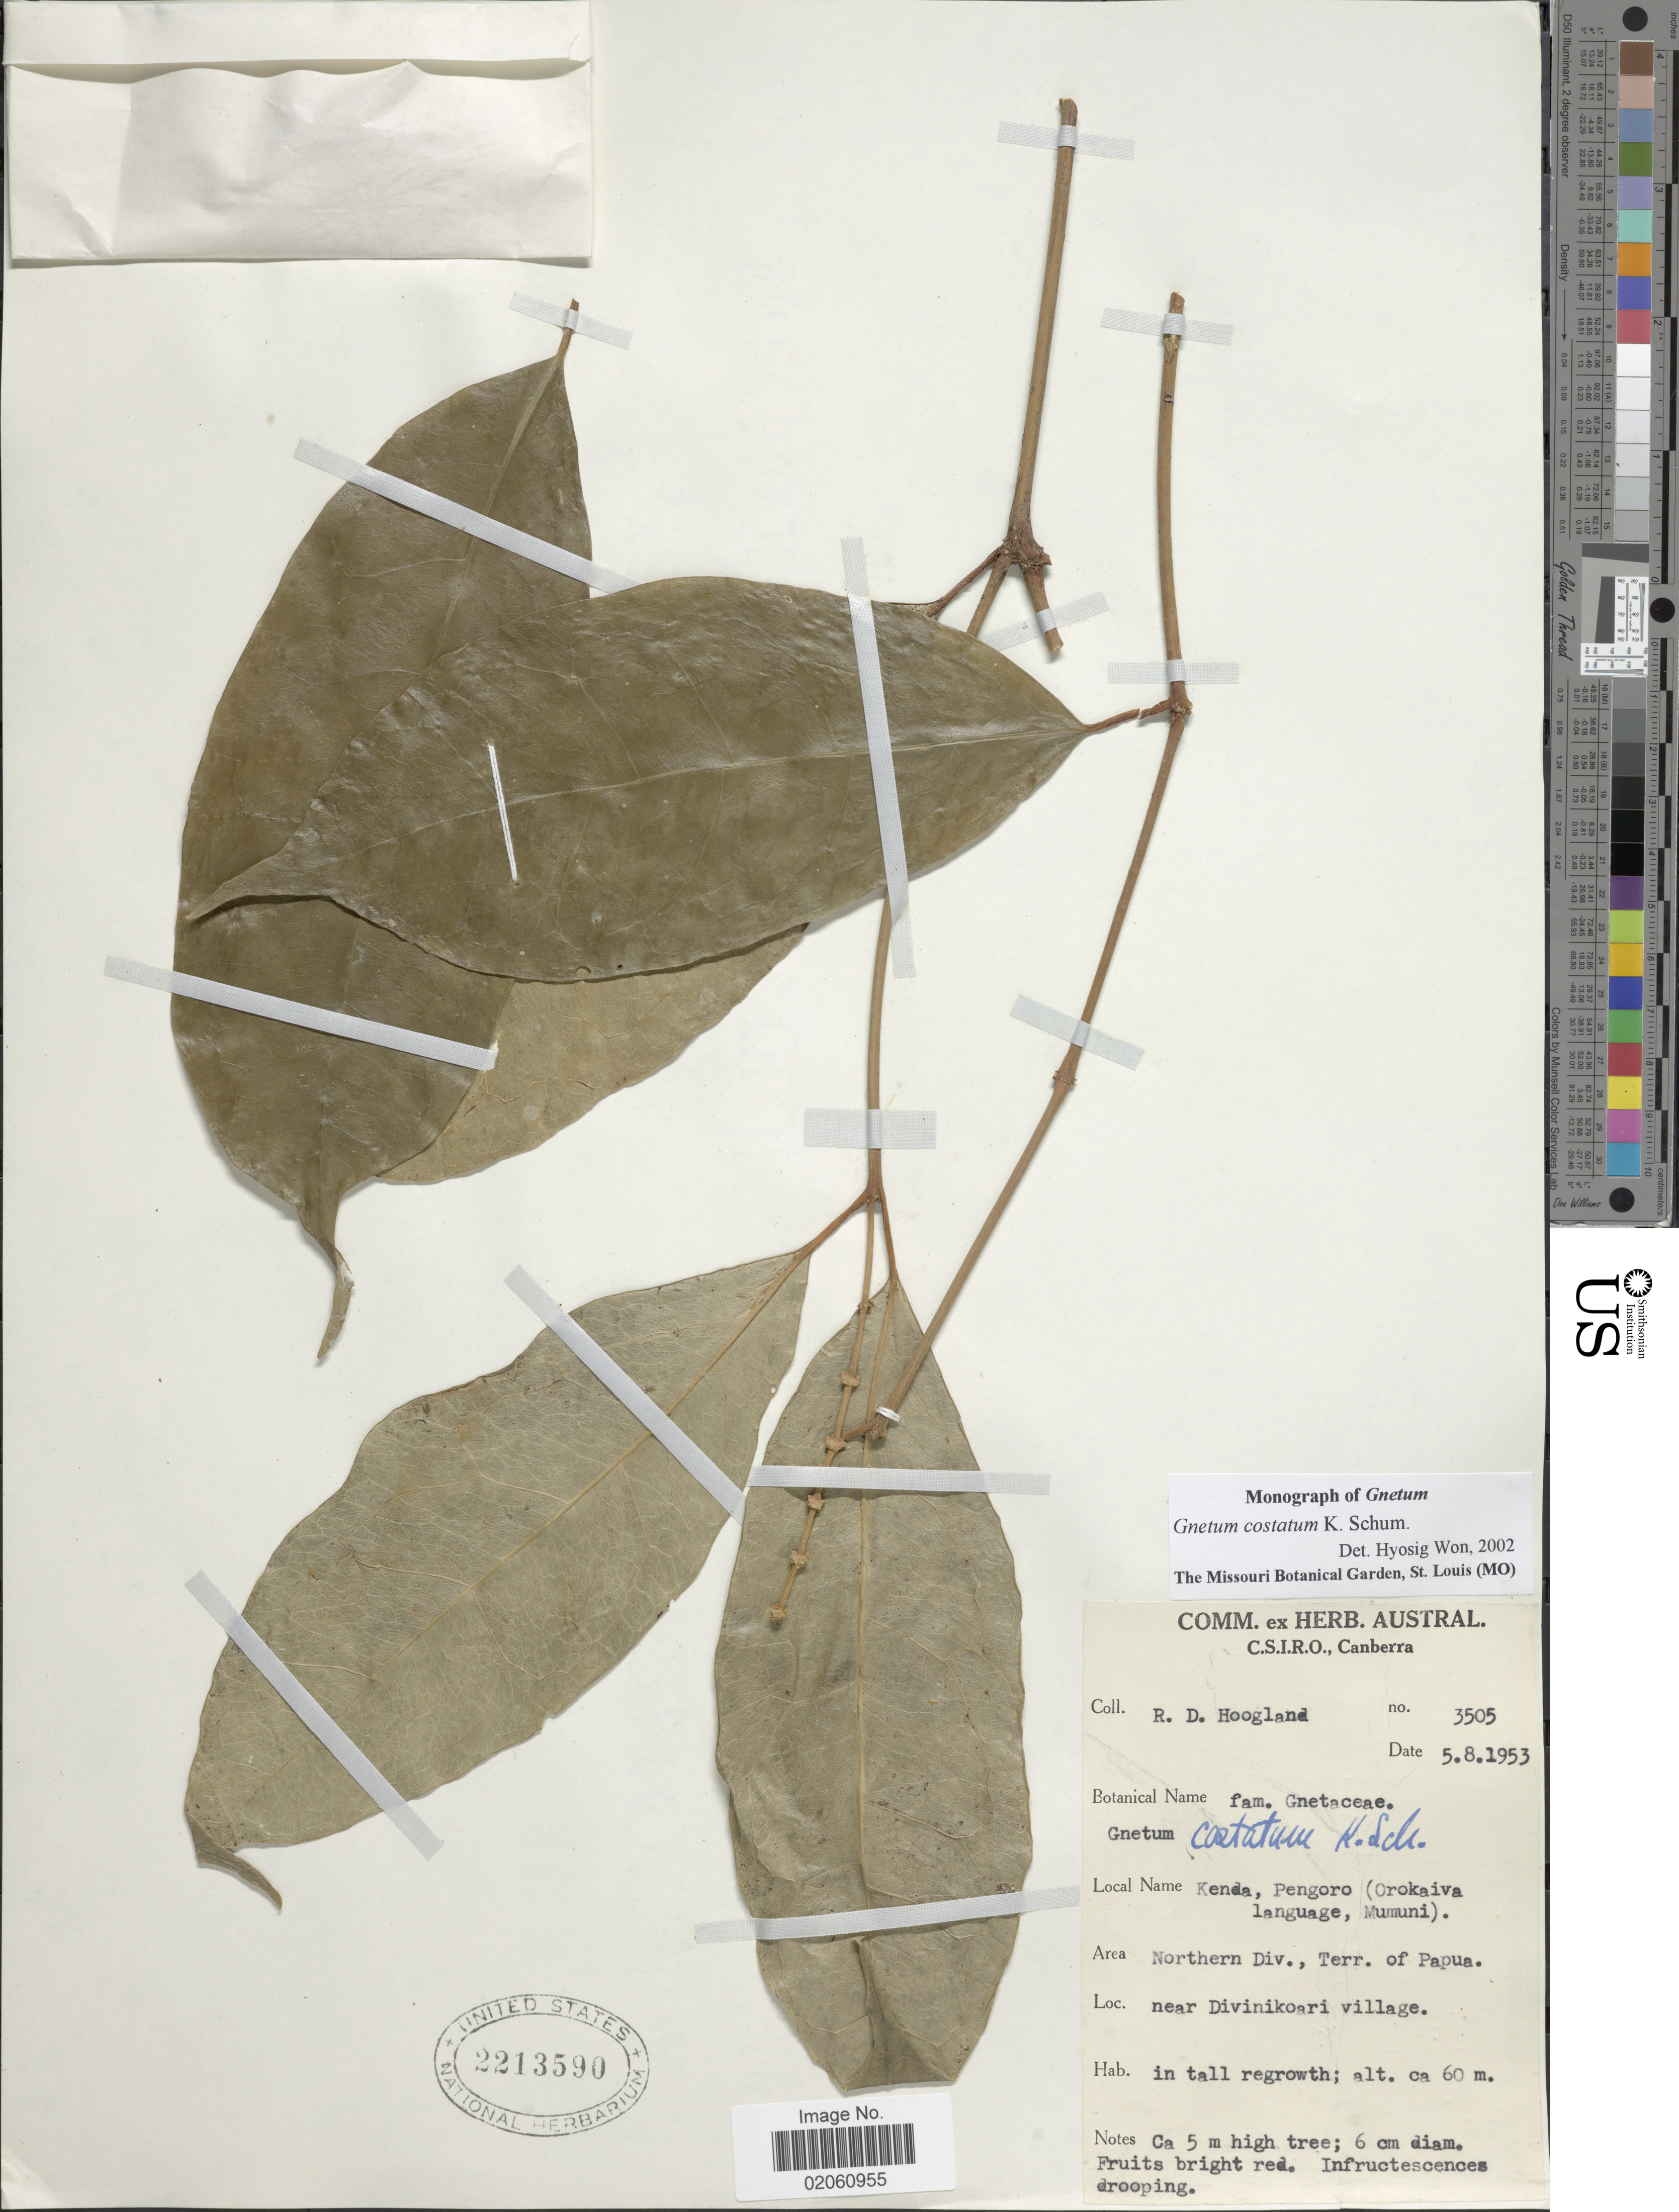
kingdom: Plantae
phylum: Tracheophyta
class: Gnetopsida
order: Gnetales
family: Gnetaceae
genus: Gnetum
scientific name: Gnetum costatum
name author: K. Schum.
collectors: R. D. Hoogland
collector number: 3505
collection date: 1953-08-05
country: Papua New Guinea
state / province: Northern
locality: Area Northern Div., Terr of Papua, near Divinikoari village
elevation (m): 60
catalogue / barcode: US 2213590